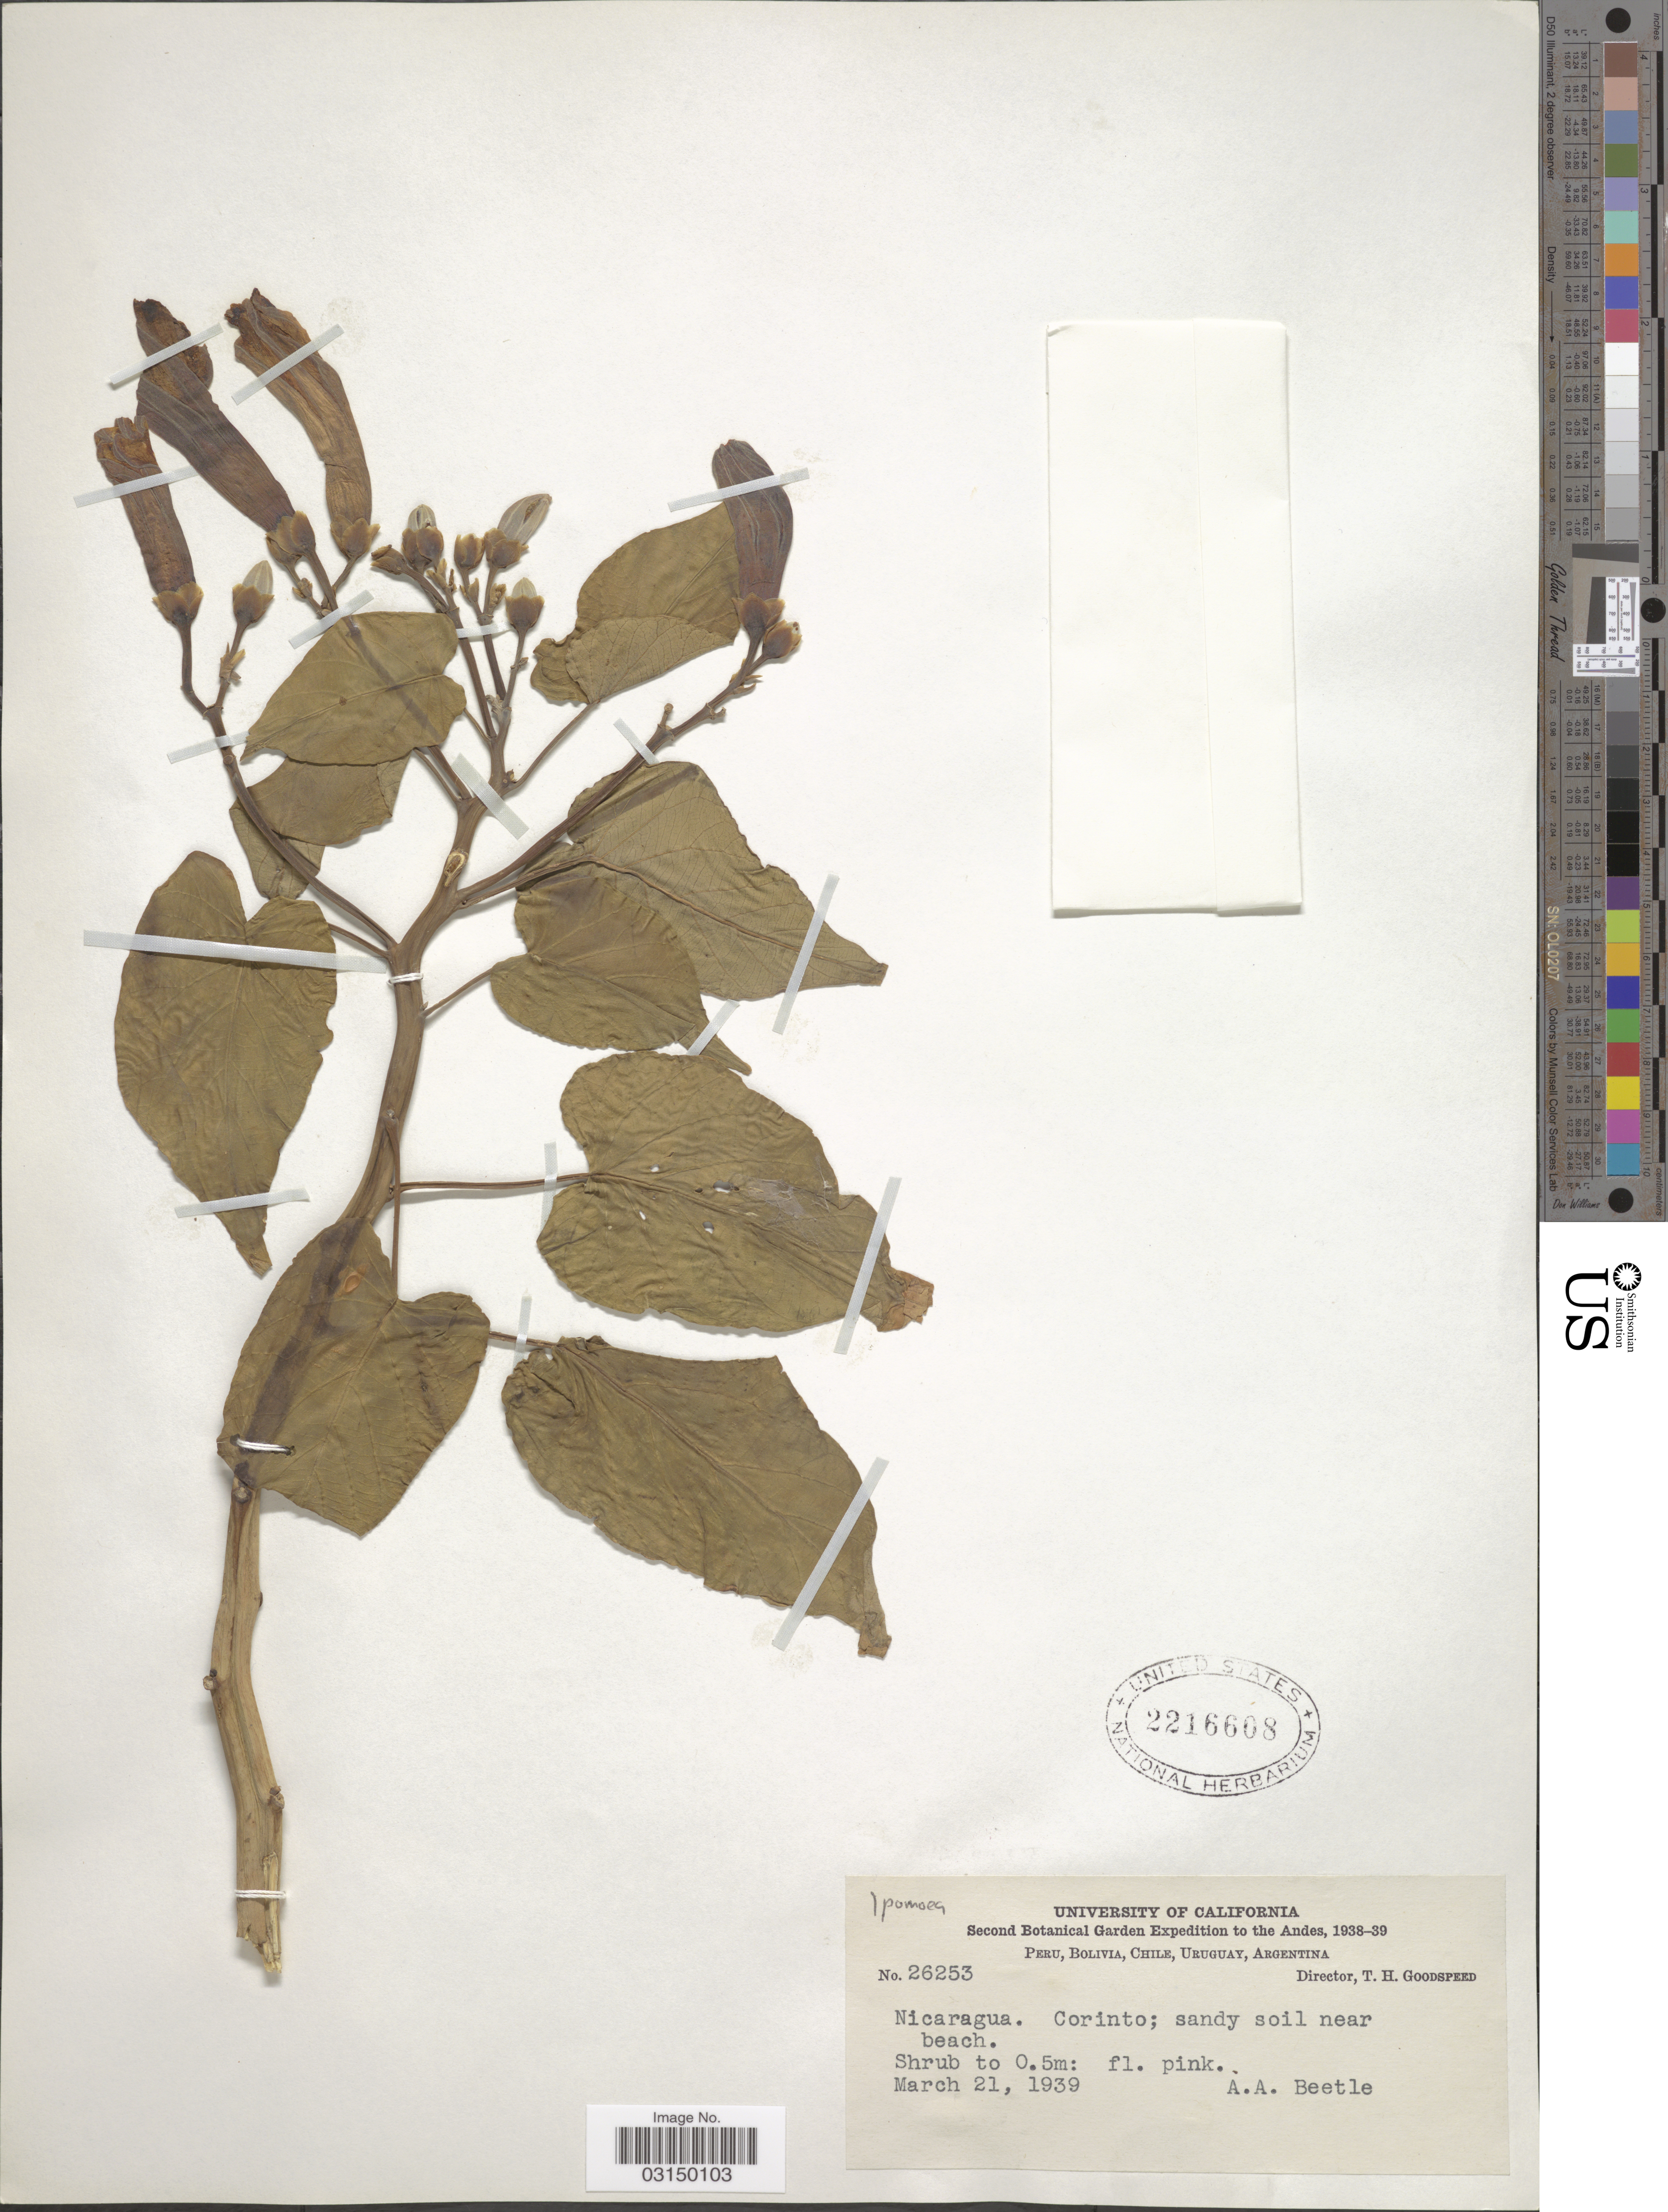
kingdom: Plantae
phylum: Tracheophyta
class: Magnoliopsida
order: Solanales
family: Convolvulaceae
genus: Ipomoea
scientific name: Ipomoea carnea subsp. fistulosa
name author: (Mart. ex Choisy) D.F. Austin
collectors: A. A. Beetle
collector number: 26253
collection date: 1939-03-21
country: Nicaragua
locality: Corinto.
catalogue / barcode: US 2216608